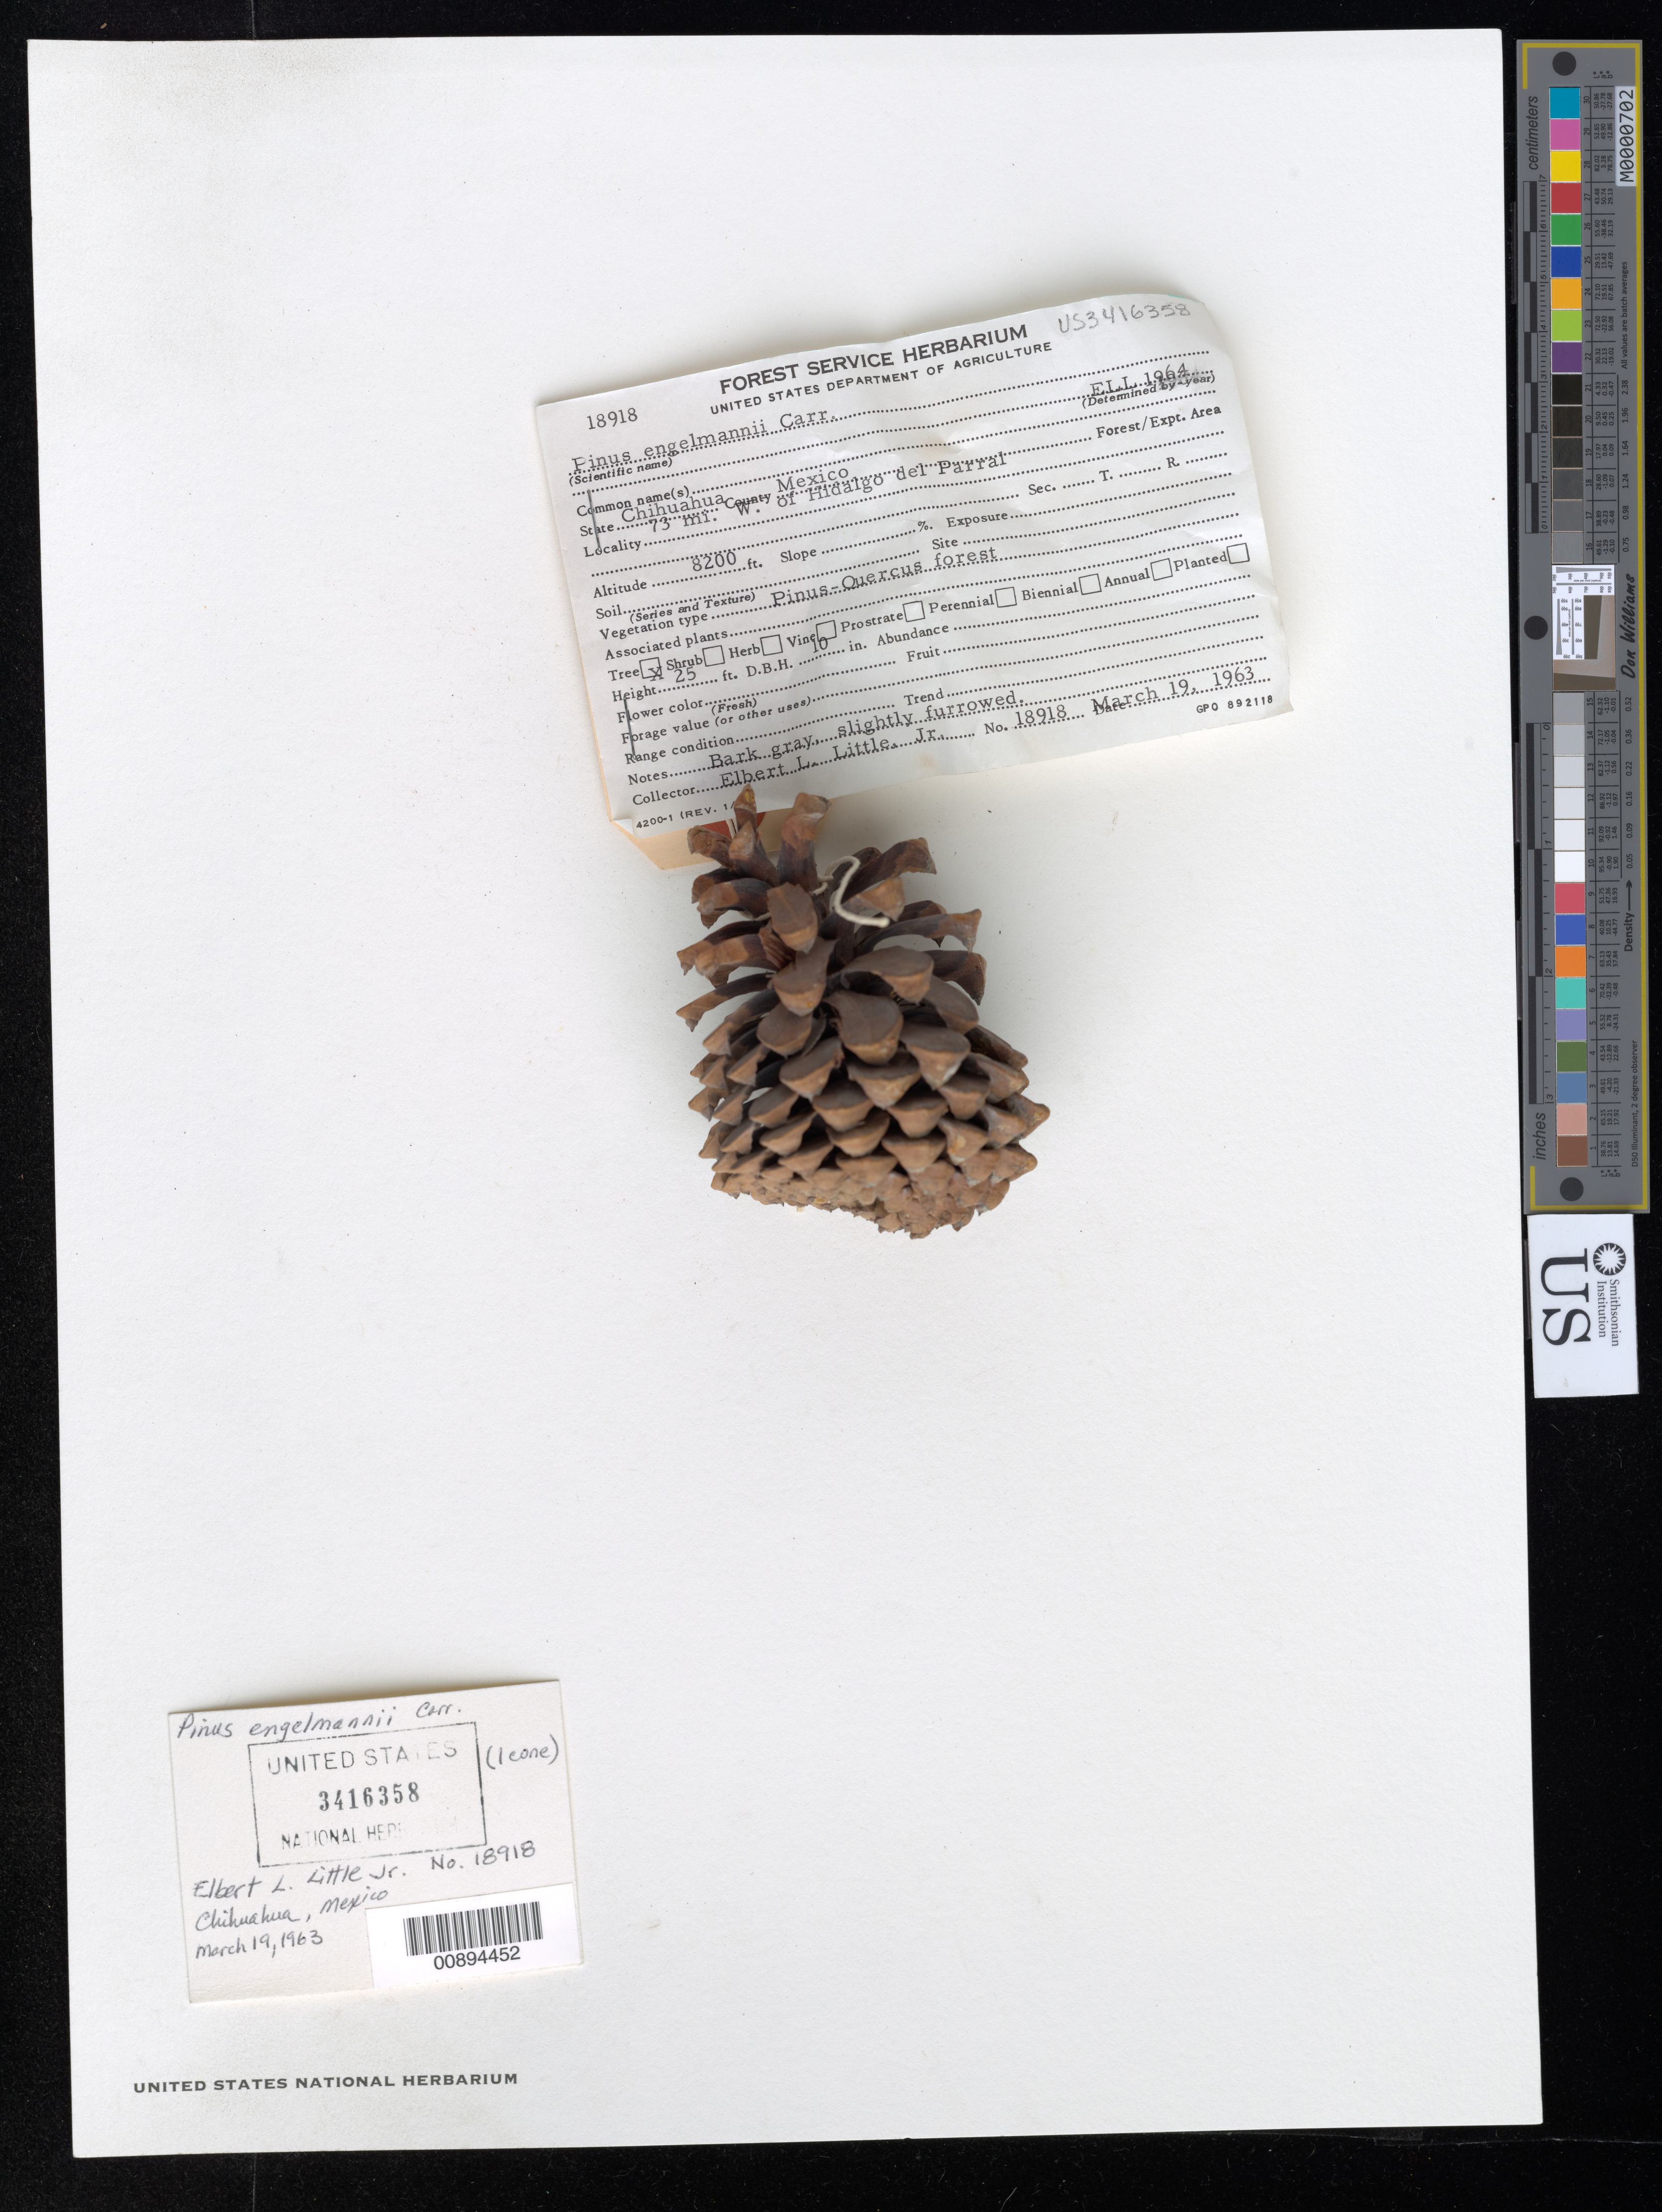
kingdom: Plantae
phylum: Tracheophyta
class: Pinopsida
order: Pinales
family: Pinaceae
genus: Pinus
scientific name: Pinus engelmannii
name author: Carrière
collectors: E. L. Little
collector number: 18918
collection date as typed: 19 Mar 1963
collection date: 1963-03-19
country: Mexico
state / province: Chihuahua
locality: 73 mi. W of Hidalgo del Parral, Chihuahua.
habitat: Pinus-Quercus forest.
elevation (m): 2499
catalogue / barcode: US 3416358